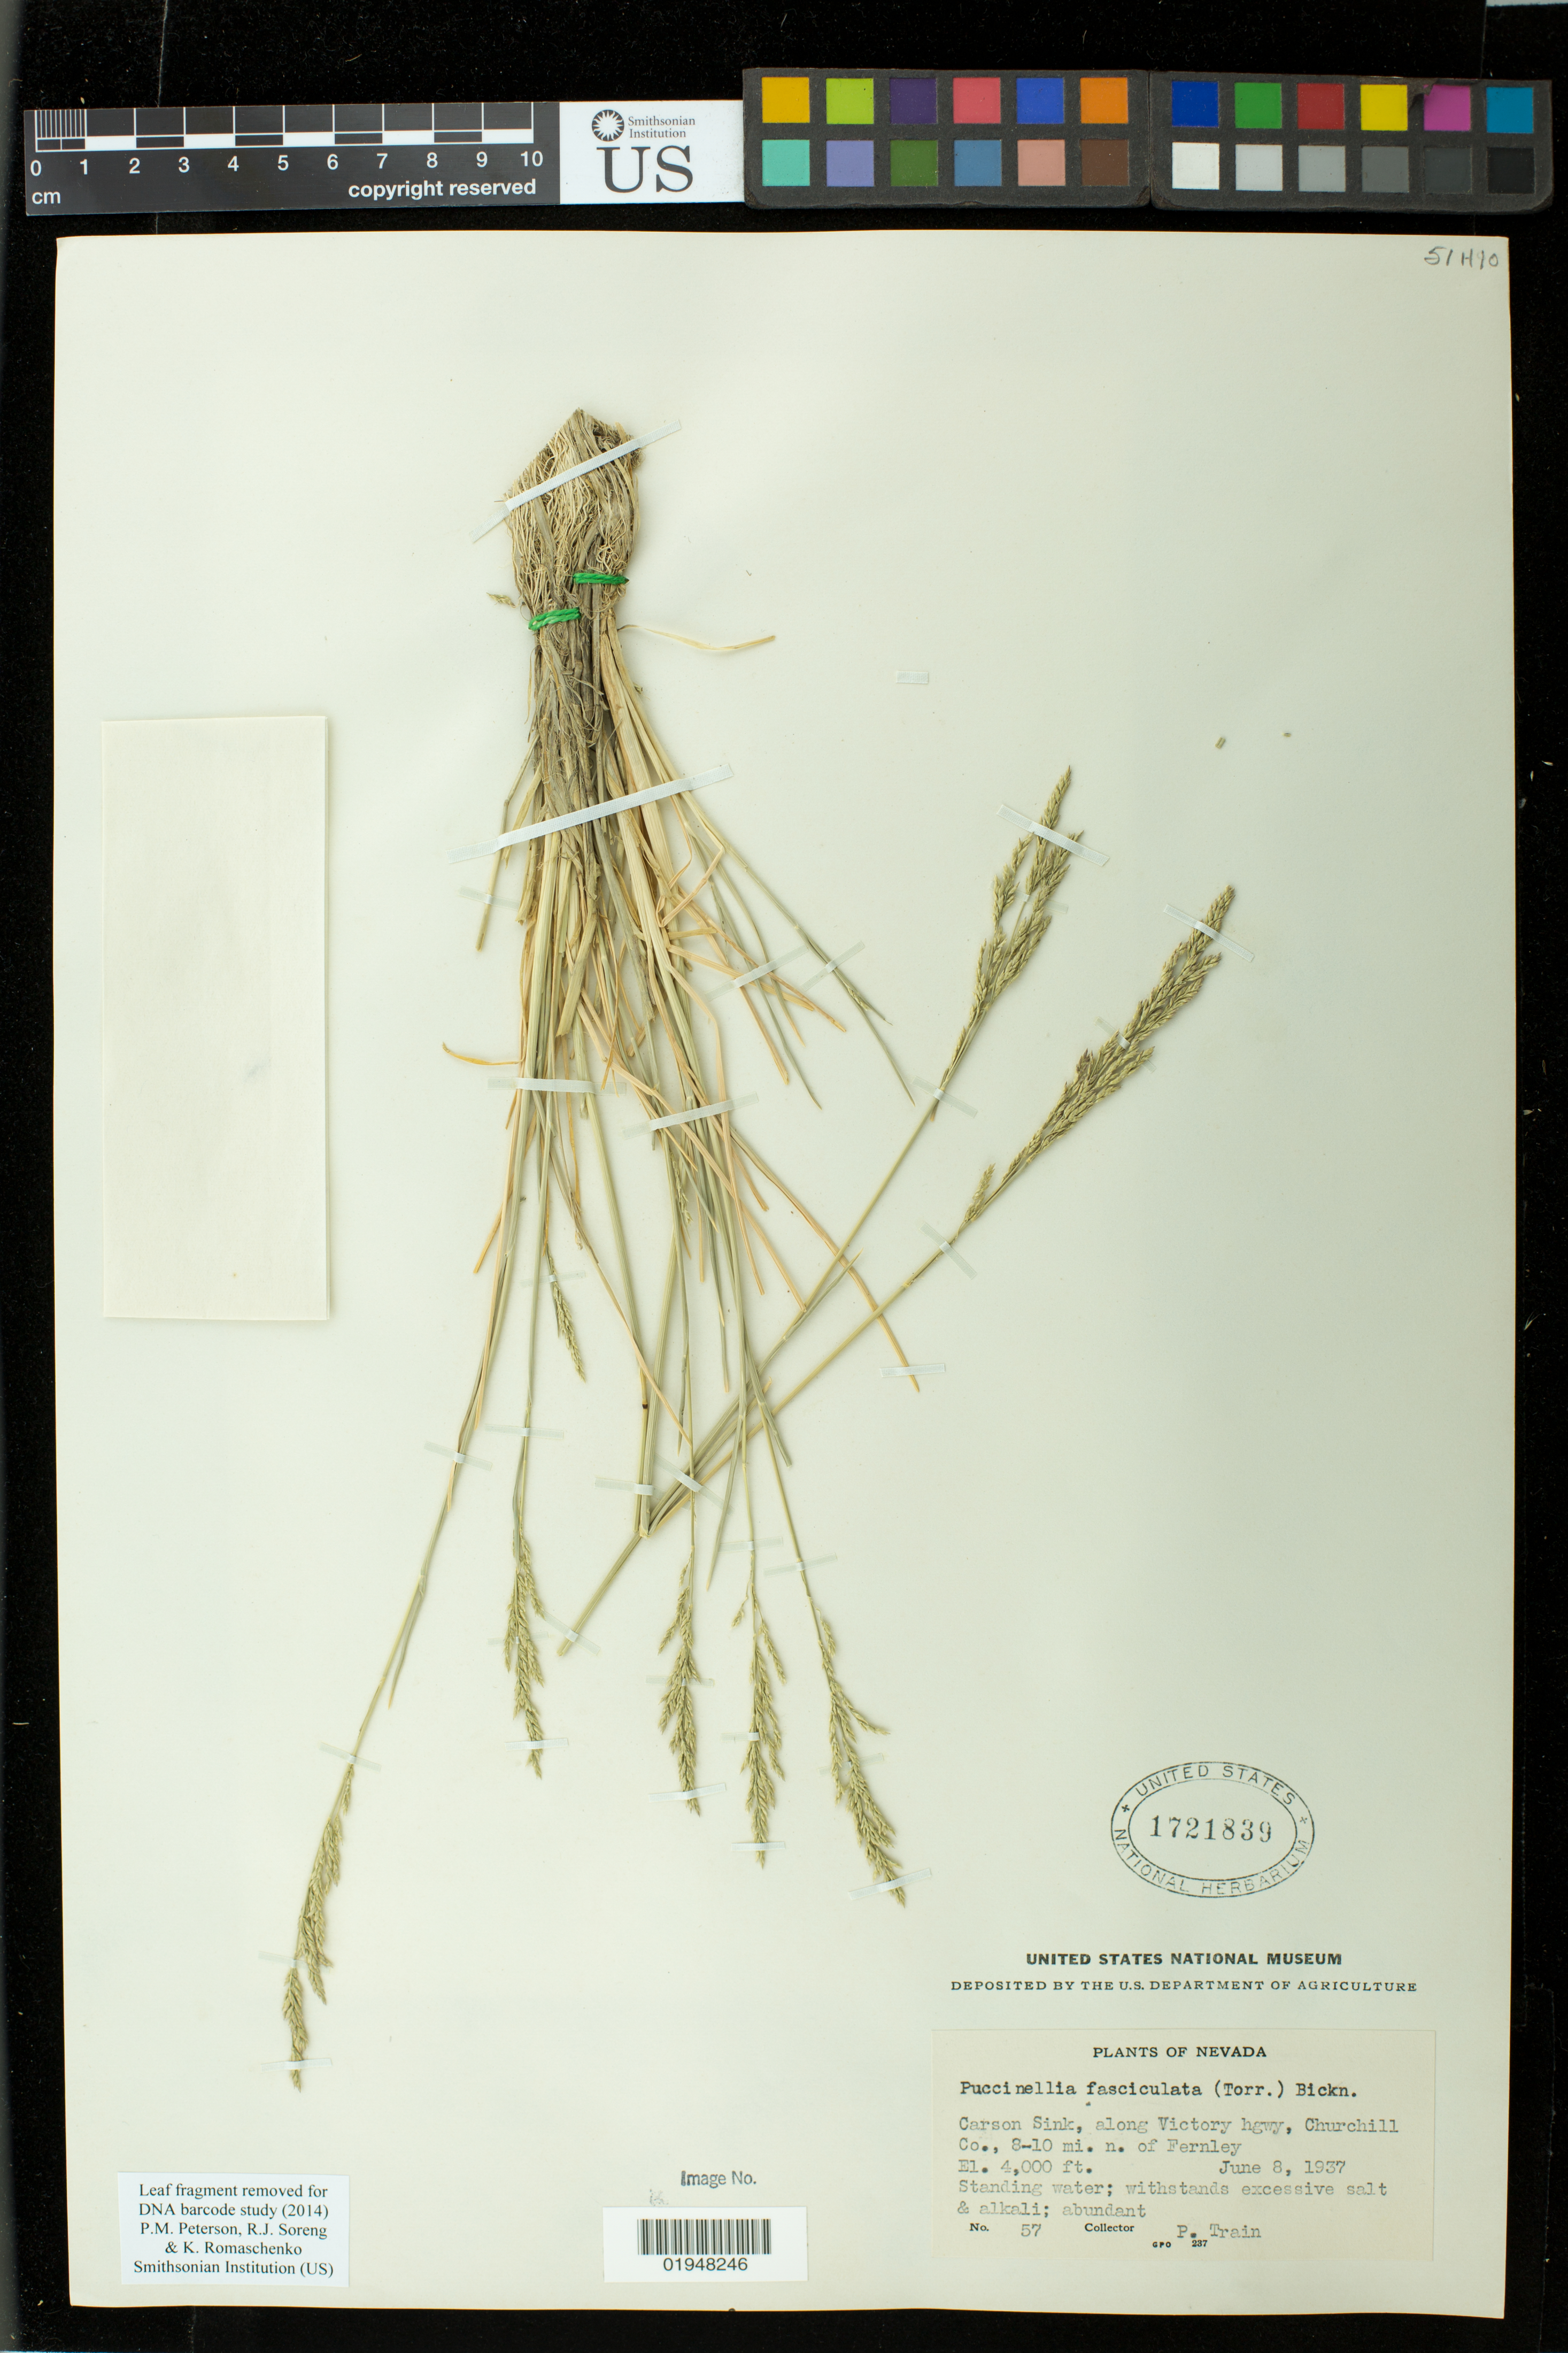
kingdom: Plantae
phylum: Tracheophyta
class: Liliopsida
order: Poales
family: Poaceae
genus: Puccinellia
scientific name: Puccinellia fasciculata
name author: (Torr.) E.P. Bicknell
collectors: P. Train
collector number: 57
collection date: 1937-06-08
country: United States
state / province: Nevada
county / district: Churchill County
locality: Carson Sink, along Victory hgwy, Churchill Co., 8-10 mi. n. of Fernley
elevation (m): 1219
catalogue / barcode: US 1721839